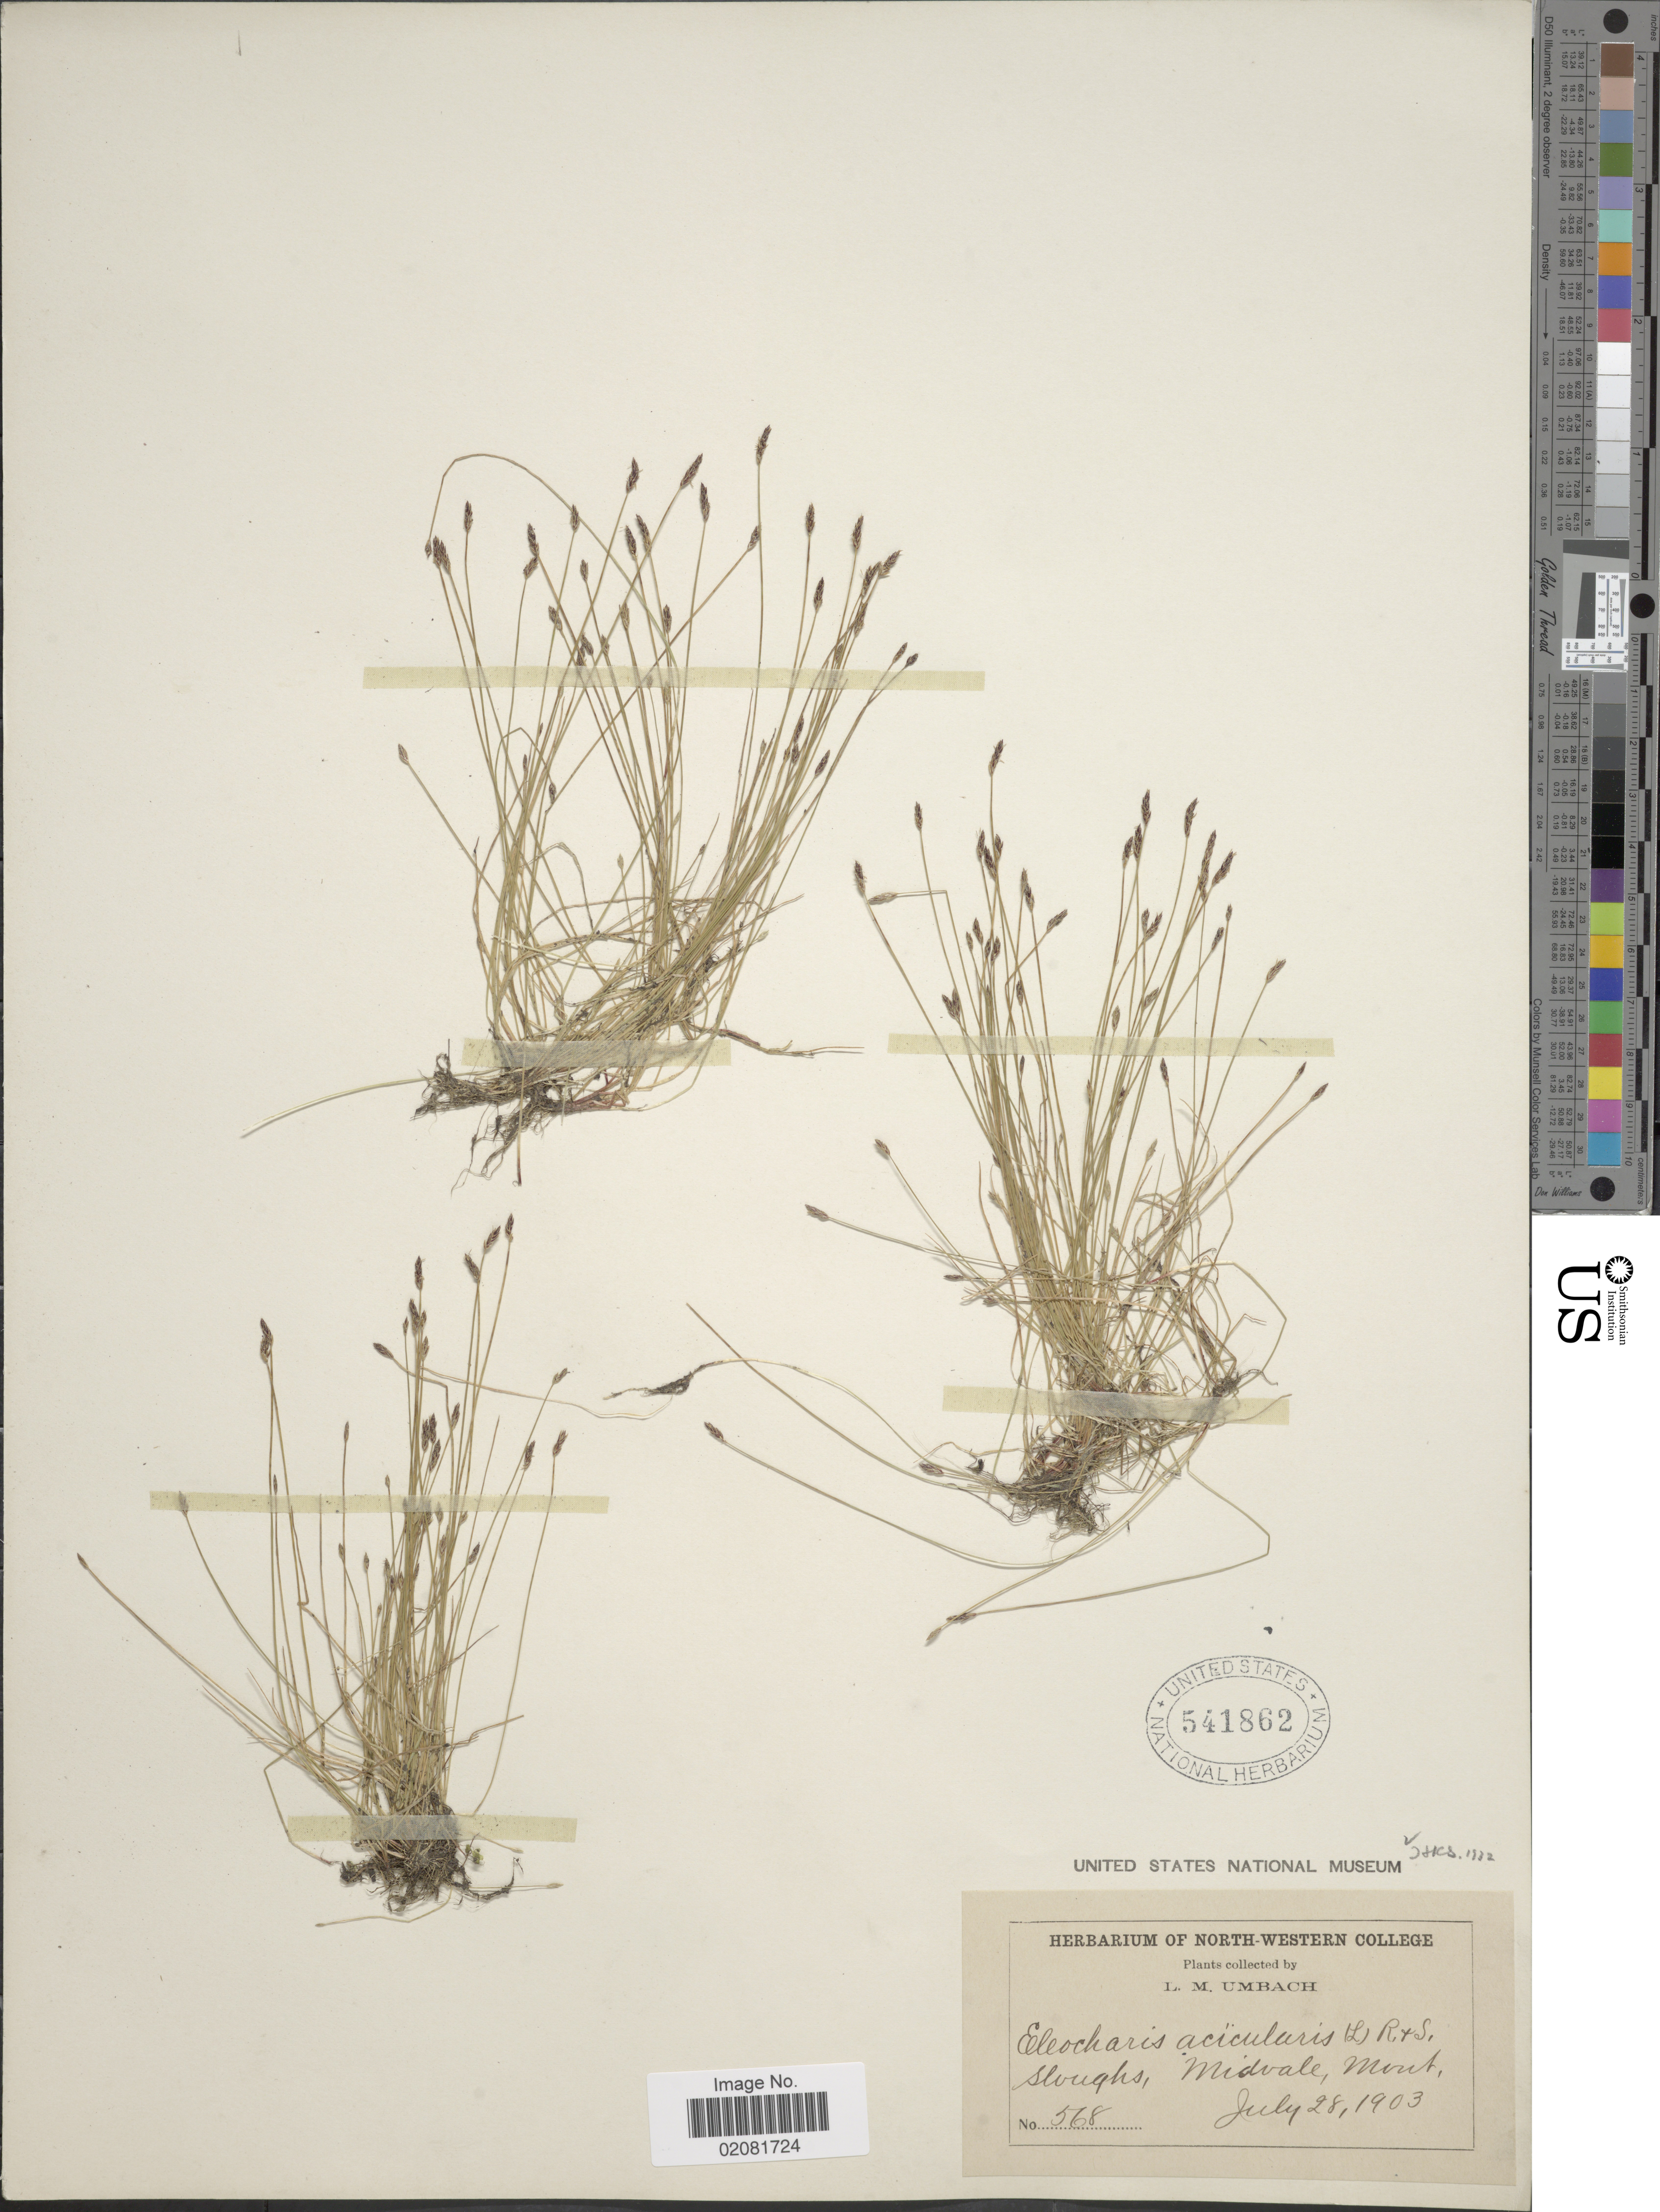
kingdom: Plantae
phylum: Tracheophyta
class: Liliopsida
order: Poales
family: Cyperaceae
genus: Eleocharis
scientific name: Eleocharis acicularis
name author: (L.) Roem. & Schult.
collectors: L. M. Umbach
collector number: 568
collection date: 1903-07-28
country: United States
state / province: Montana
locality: Sloughs, Midvale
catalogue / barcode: US 541862